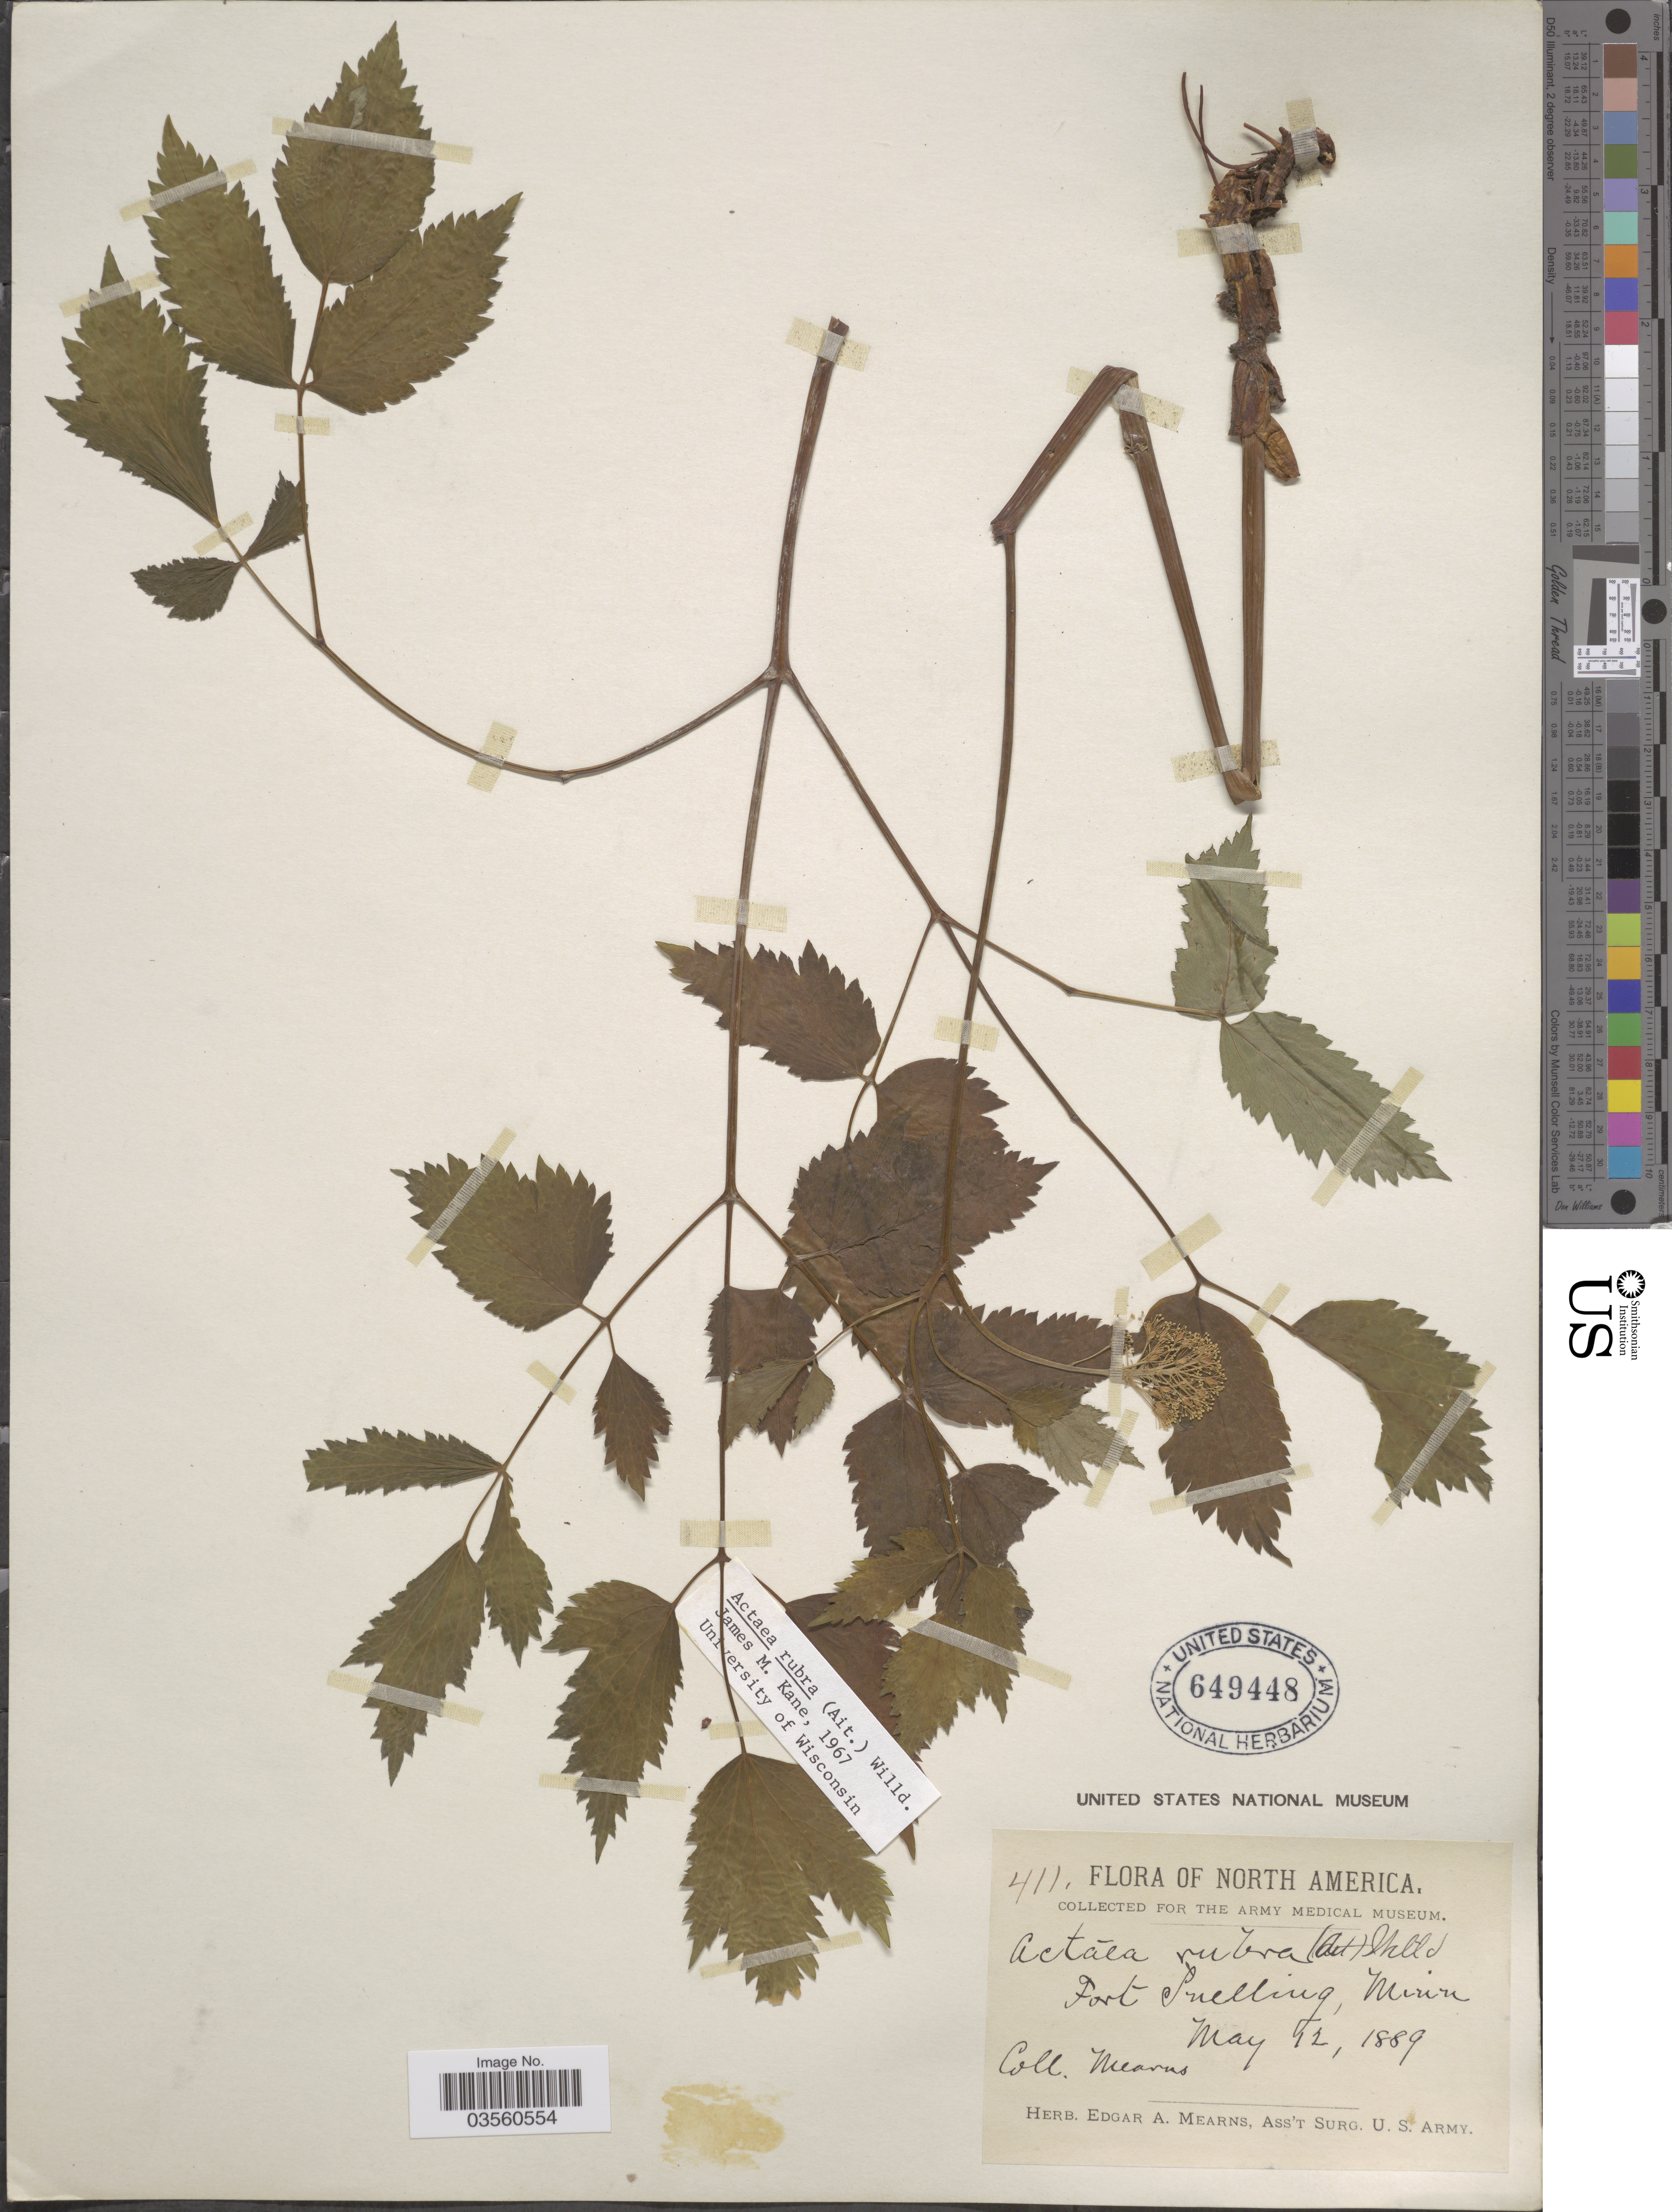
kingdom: Plantae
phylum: Tracheophyta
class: Magnoliopsida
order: Ranunculales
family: Ranunculaceae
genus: Actaea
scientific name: Actaea rubra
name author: (Aiton) Willd.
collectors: E. A. Mearns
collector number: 411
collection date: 1889-05-12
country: United States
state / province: Minnesota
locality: Fort Snelling.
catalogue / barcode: US 649448